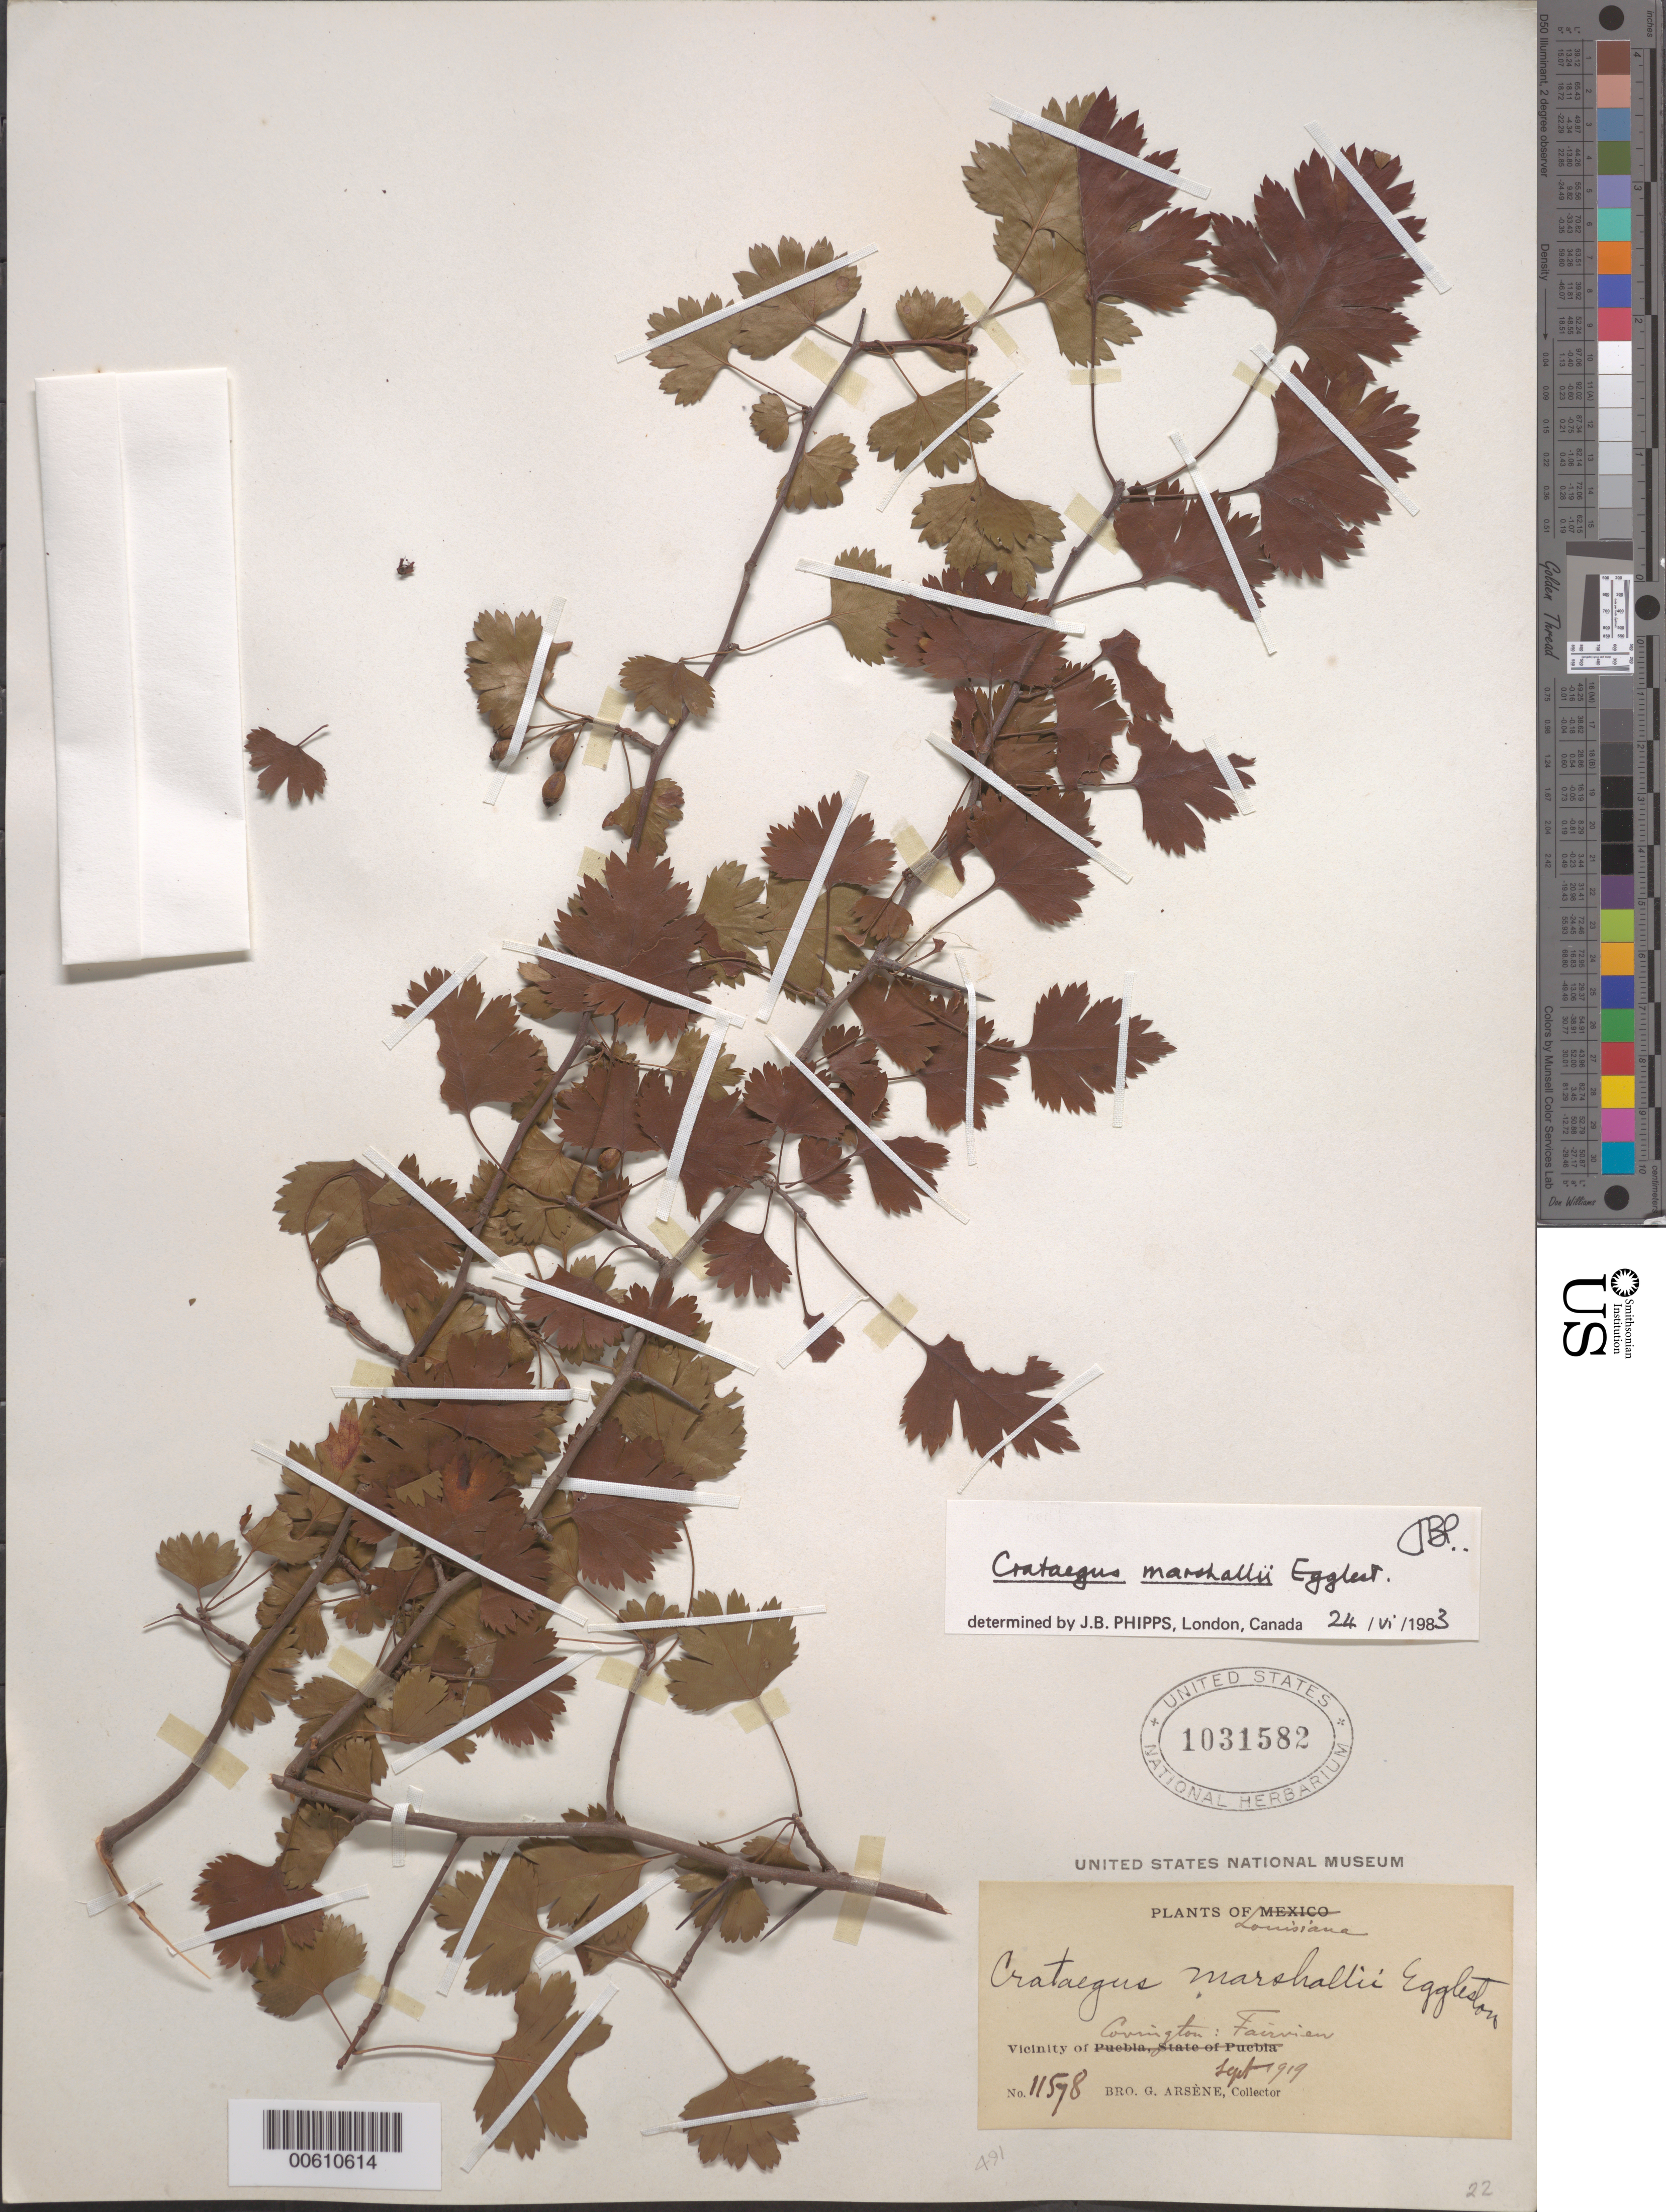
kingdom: Plantae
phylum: Tracheophyta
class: Magnoliopsida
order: Rosales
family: Rosaceae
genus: Crataegus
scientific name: Crataegus marshallii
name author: Eggl.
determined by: Phipps, James B., (UWO), University of Western Ontario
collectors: Bro. G. Arsène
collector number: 11598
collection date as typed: Sep 1919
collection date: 1919-09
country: United States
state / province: Louisiana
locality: Covington, Fairview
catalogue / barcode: US 1031582